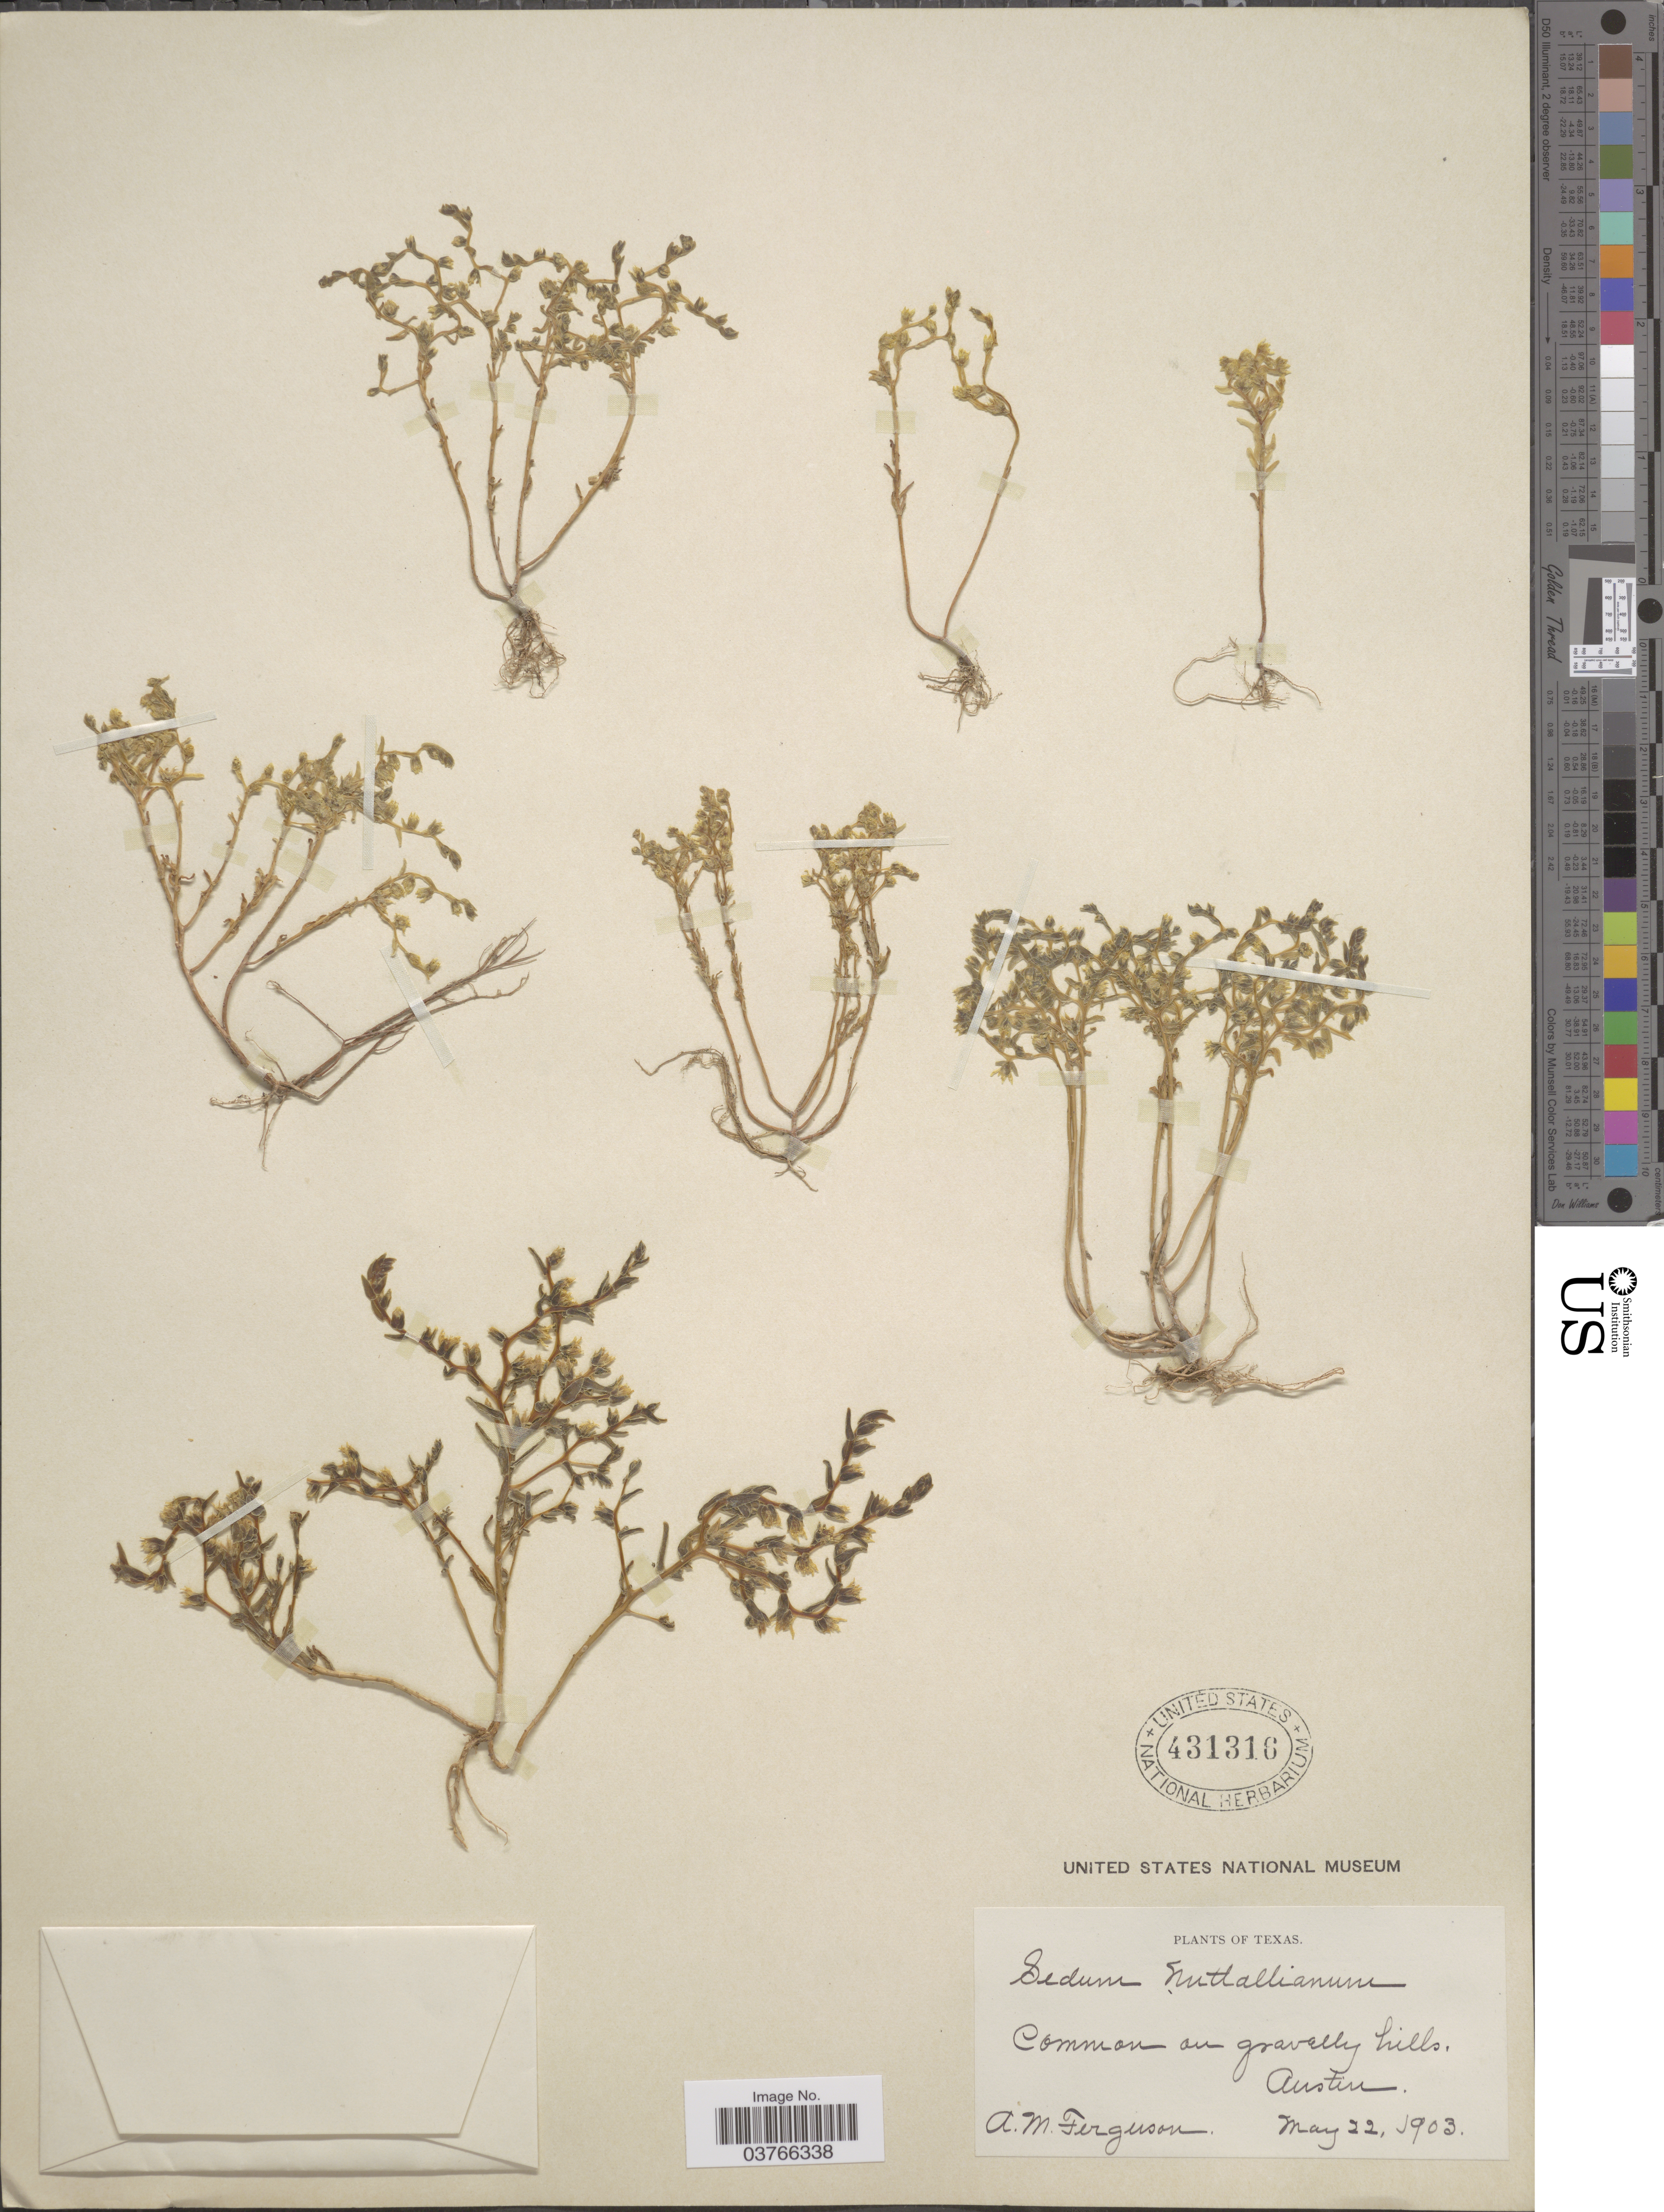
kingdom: Plantae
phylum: Tracheophyta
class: Magnoliopsida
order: Saxifragales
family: Crassulaceae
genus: Sedum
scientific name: Sedum nuttallianum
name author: Raf.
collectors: A. Ferguson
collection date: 1903-05-22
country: United States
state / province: Texas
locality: Austin.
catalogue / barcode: US 431316